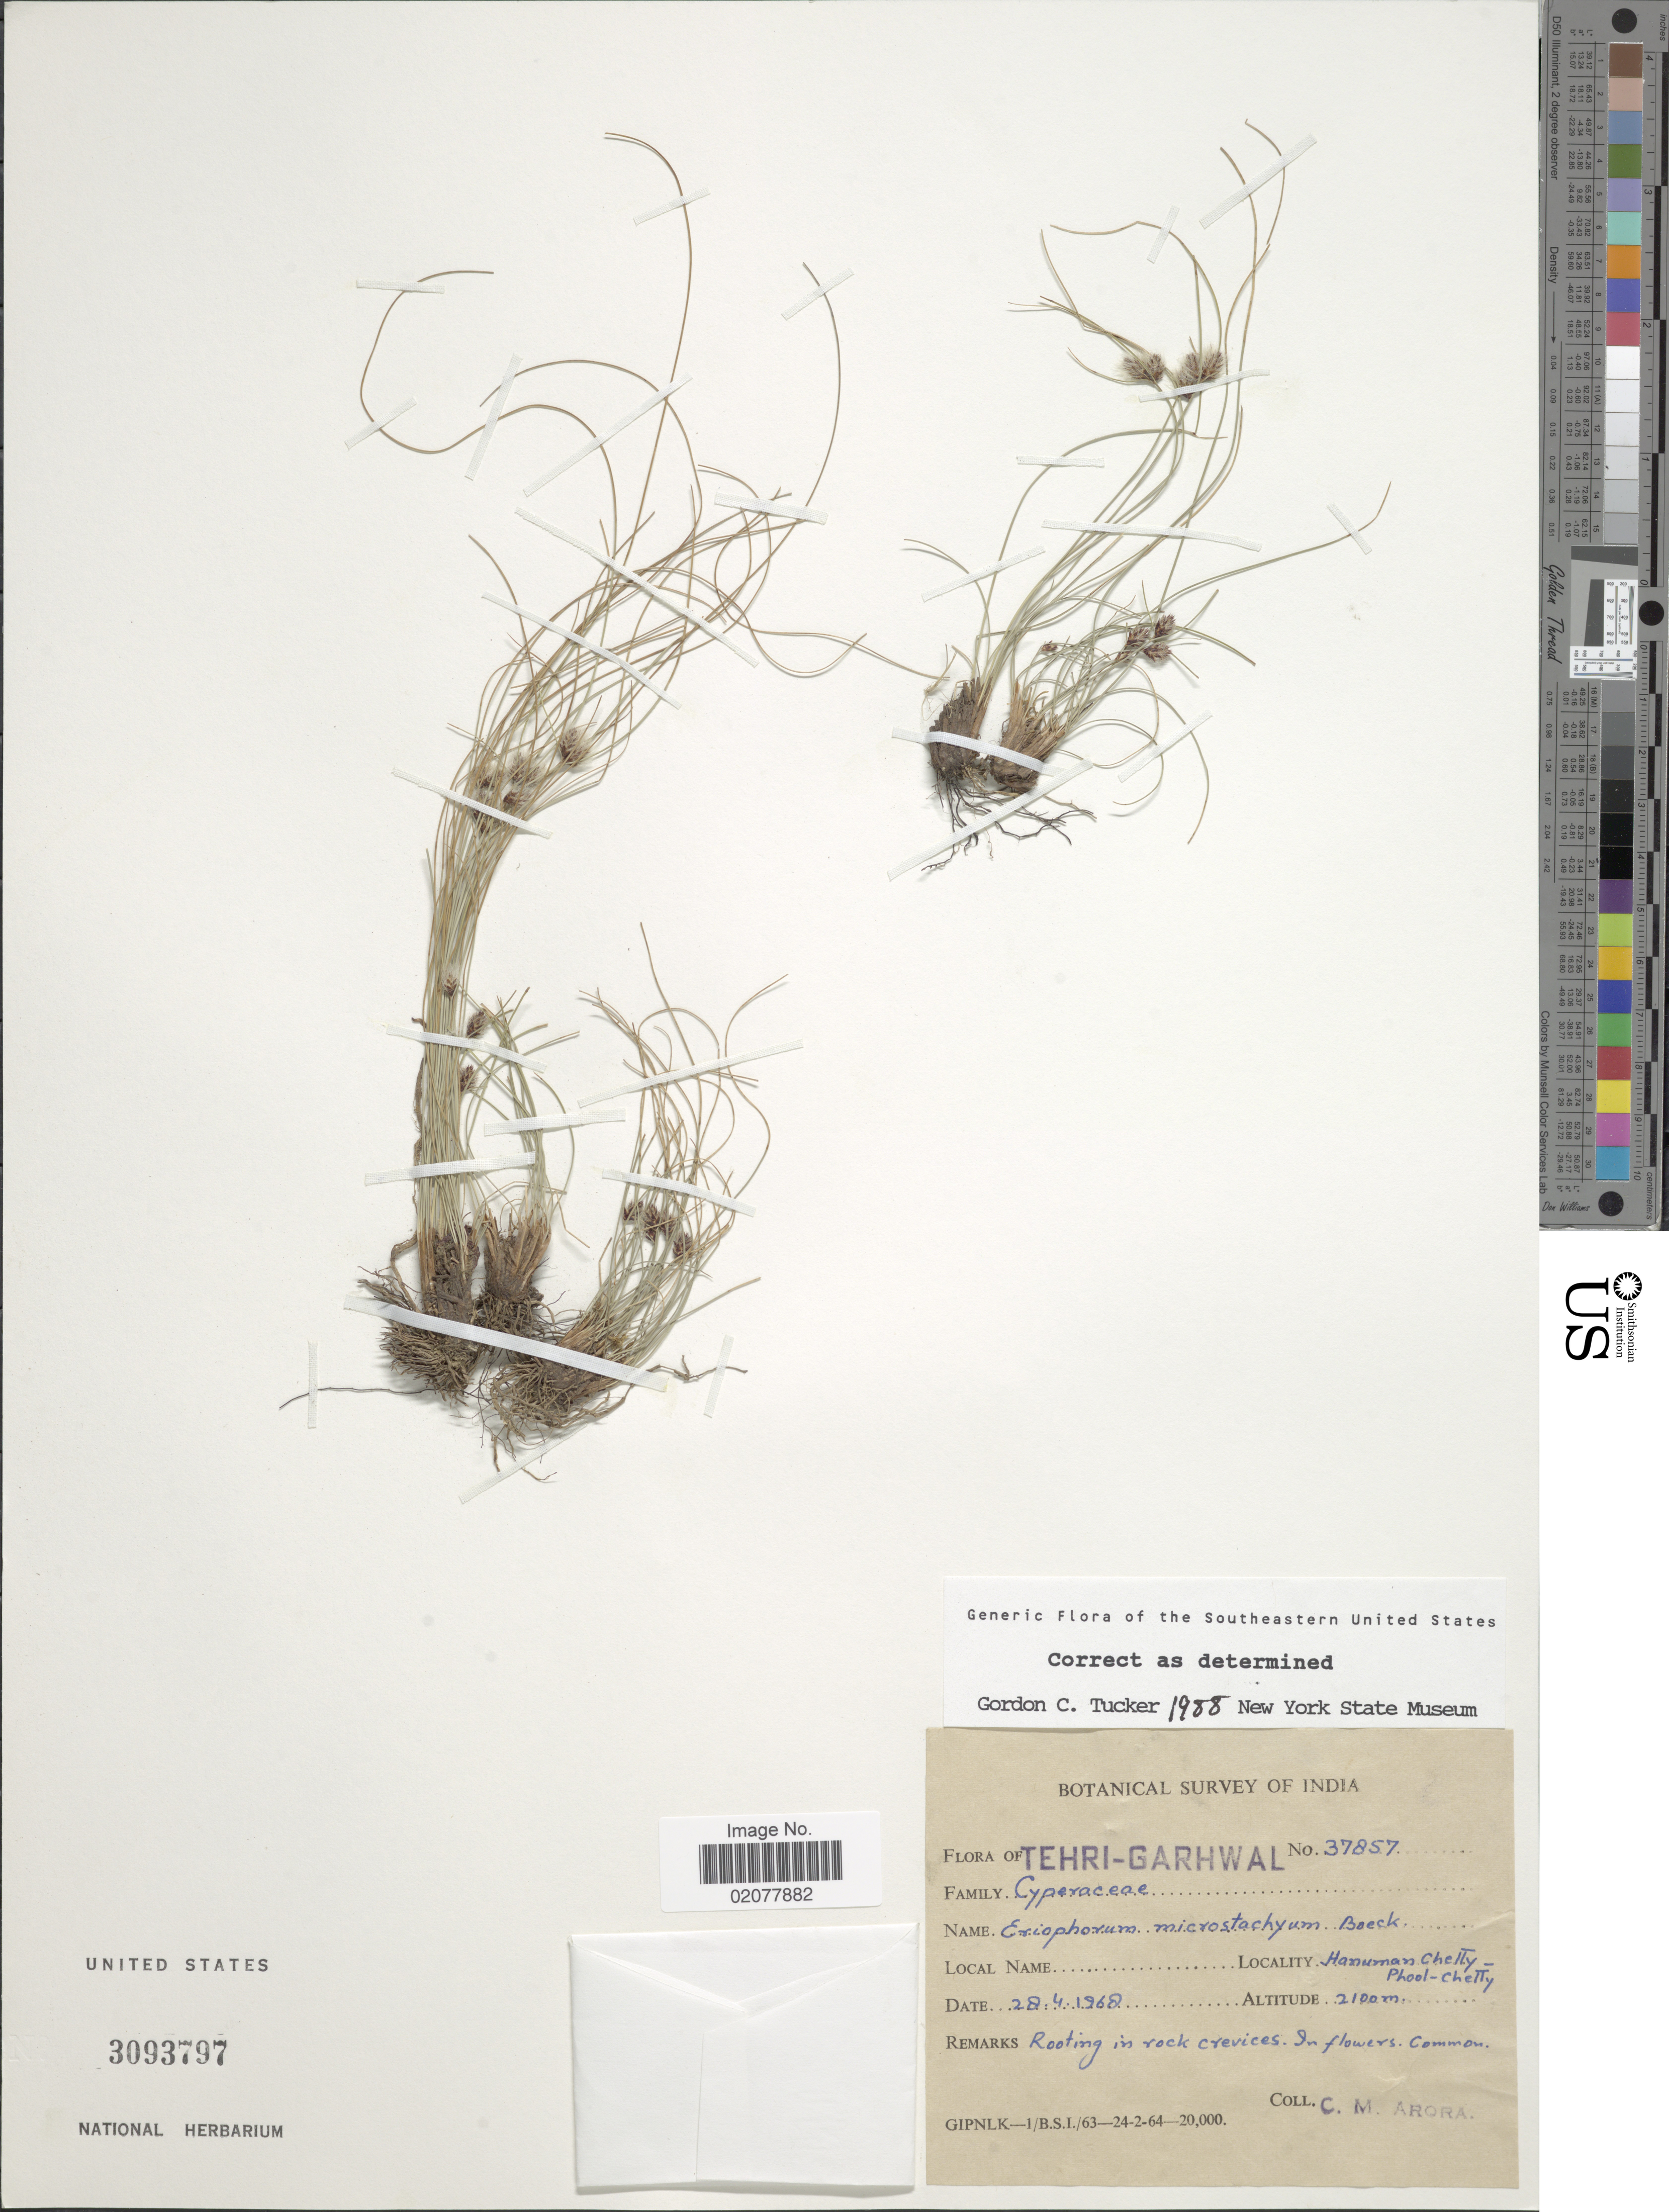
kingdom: Plantae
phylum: Tracheophyta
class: Liliopsida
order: Poales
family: Cyperaceae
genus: Erioscirpus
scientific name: Erioscirpus microstachyus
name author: (Boeckeler) Palla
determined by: Strong, Mark T., (BOT), Smithsonian Institution - National Museum of Natural History (UNITED STATES)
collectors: C. Arora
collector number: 37857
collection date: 1968-04-28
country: India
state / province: Uttarakhand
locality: Tehri-Garhwal. Hanuman Chelly - Phool - Chetty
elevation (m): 2100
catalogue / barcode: US 3093797